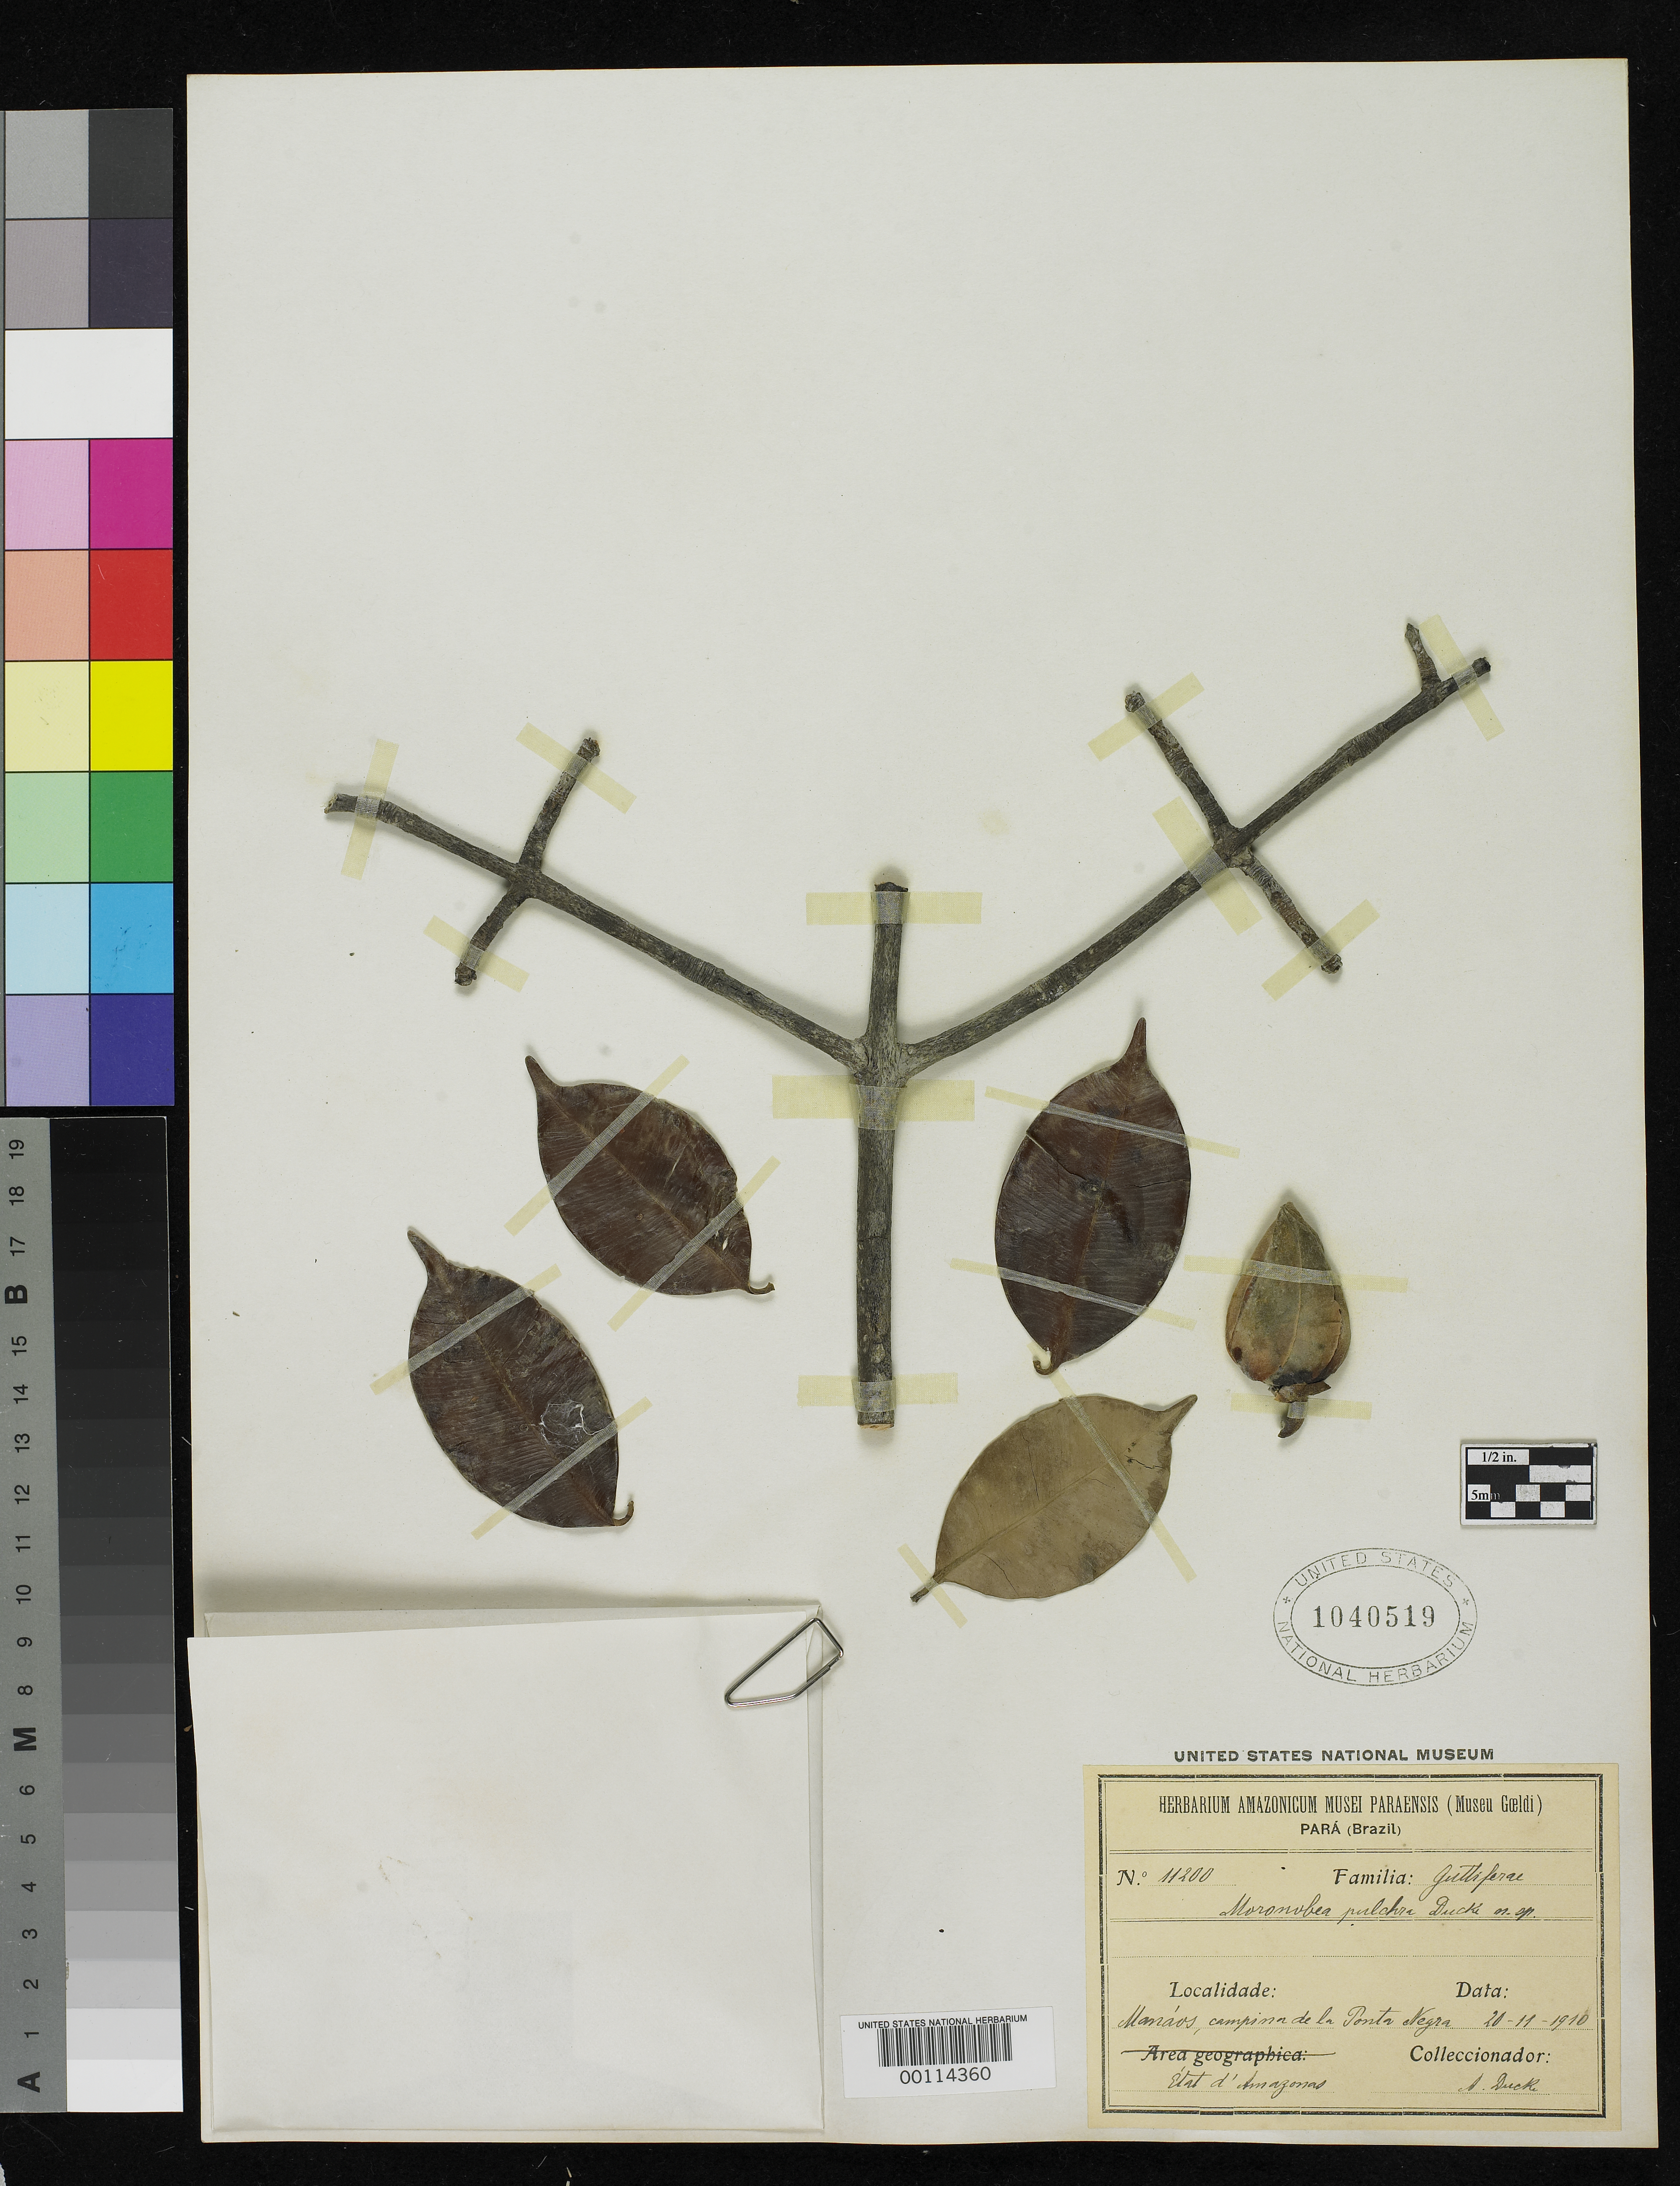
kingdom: Plantae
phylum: Tracheophyta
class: Magnoliopsida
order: Malpighiales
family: Clusiaceae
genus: Moronobea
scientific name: Moronobea pulchra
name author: Ducke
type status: Isotype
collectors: A. Ducke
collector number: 11200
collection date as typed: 20 Nov 1910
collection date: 1910-11-20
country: Brazil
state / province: Amazonas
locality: Manaos, Campina de La Ponta Negra.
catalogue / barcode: US 1040519